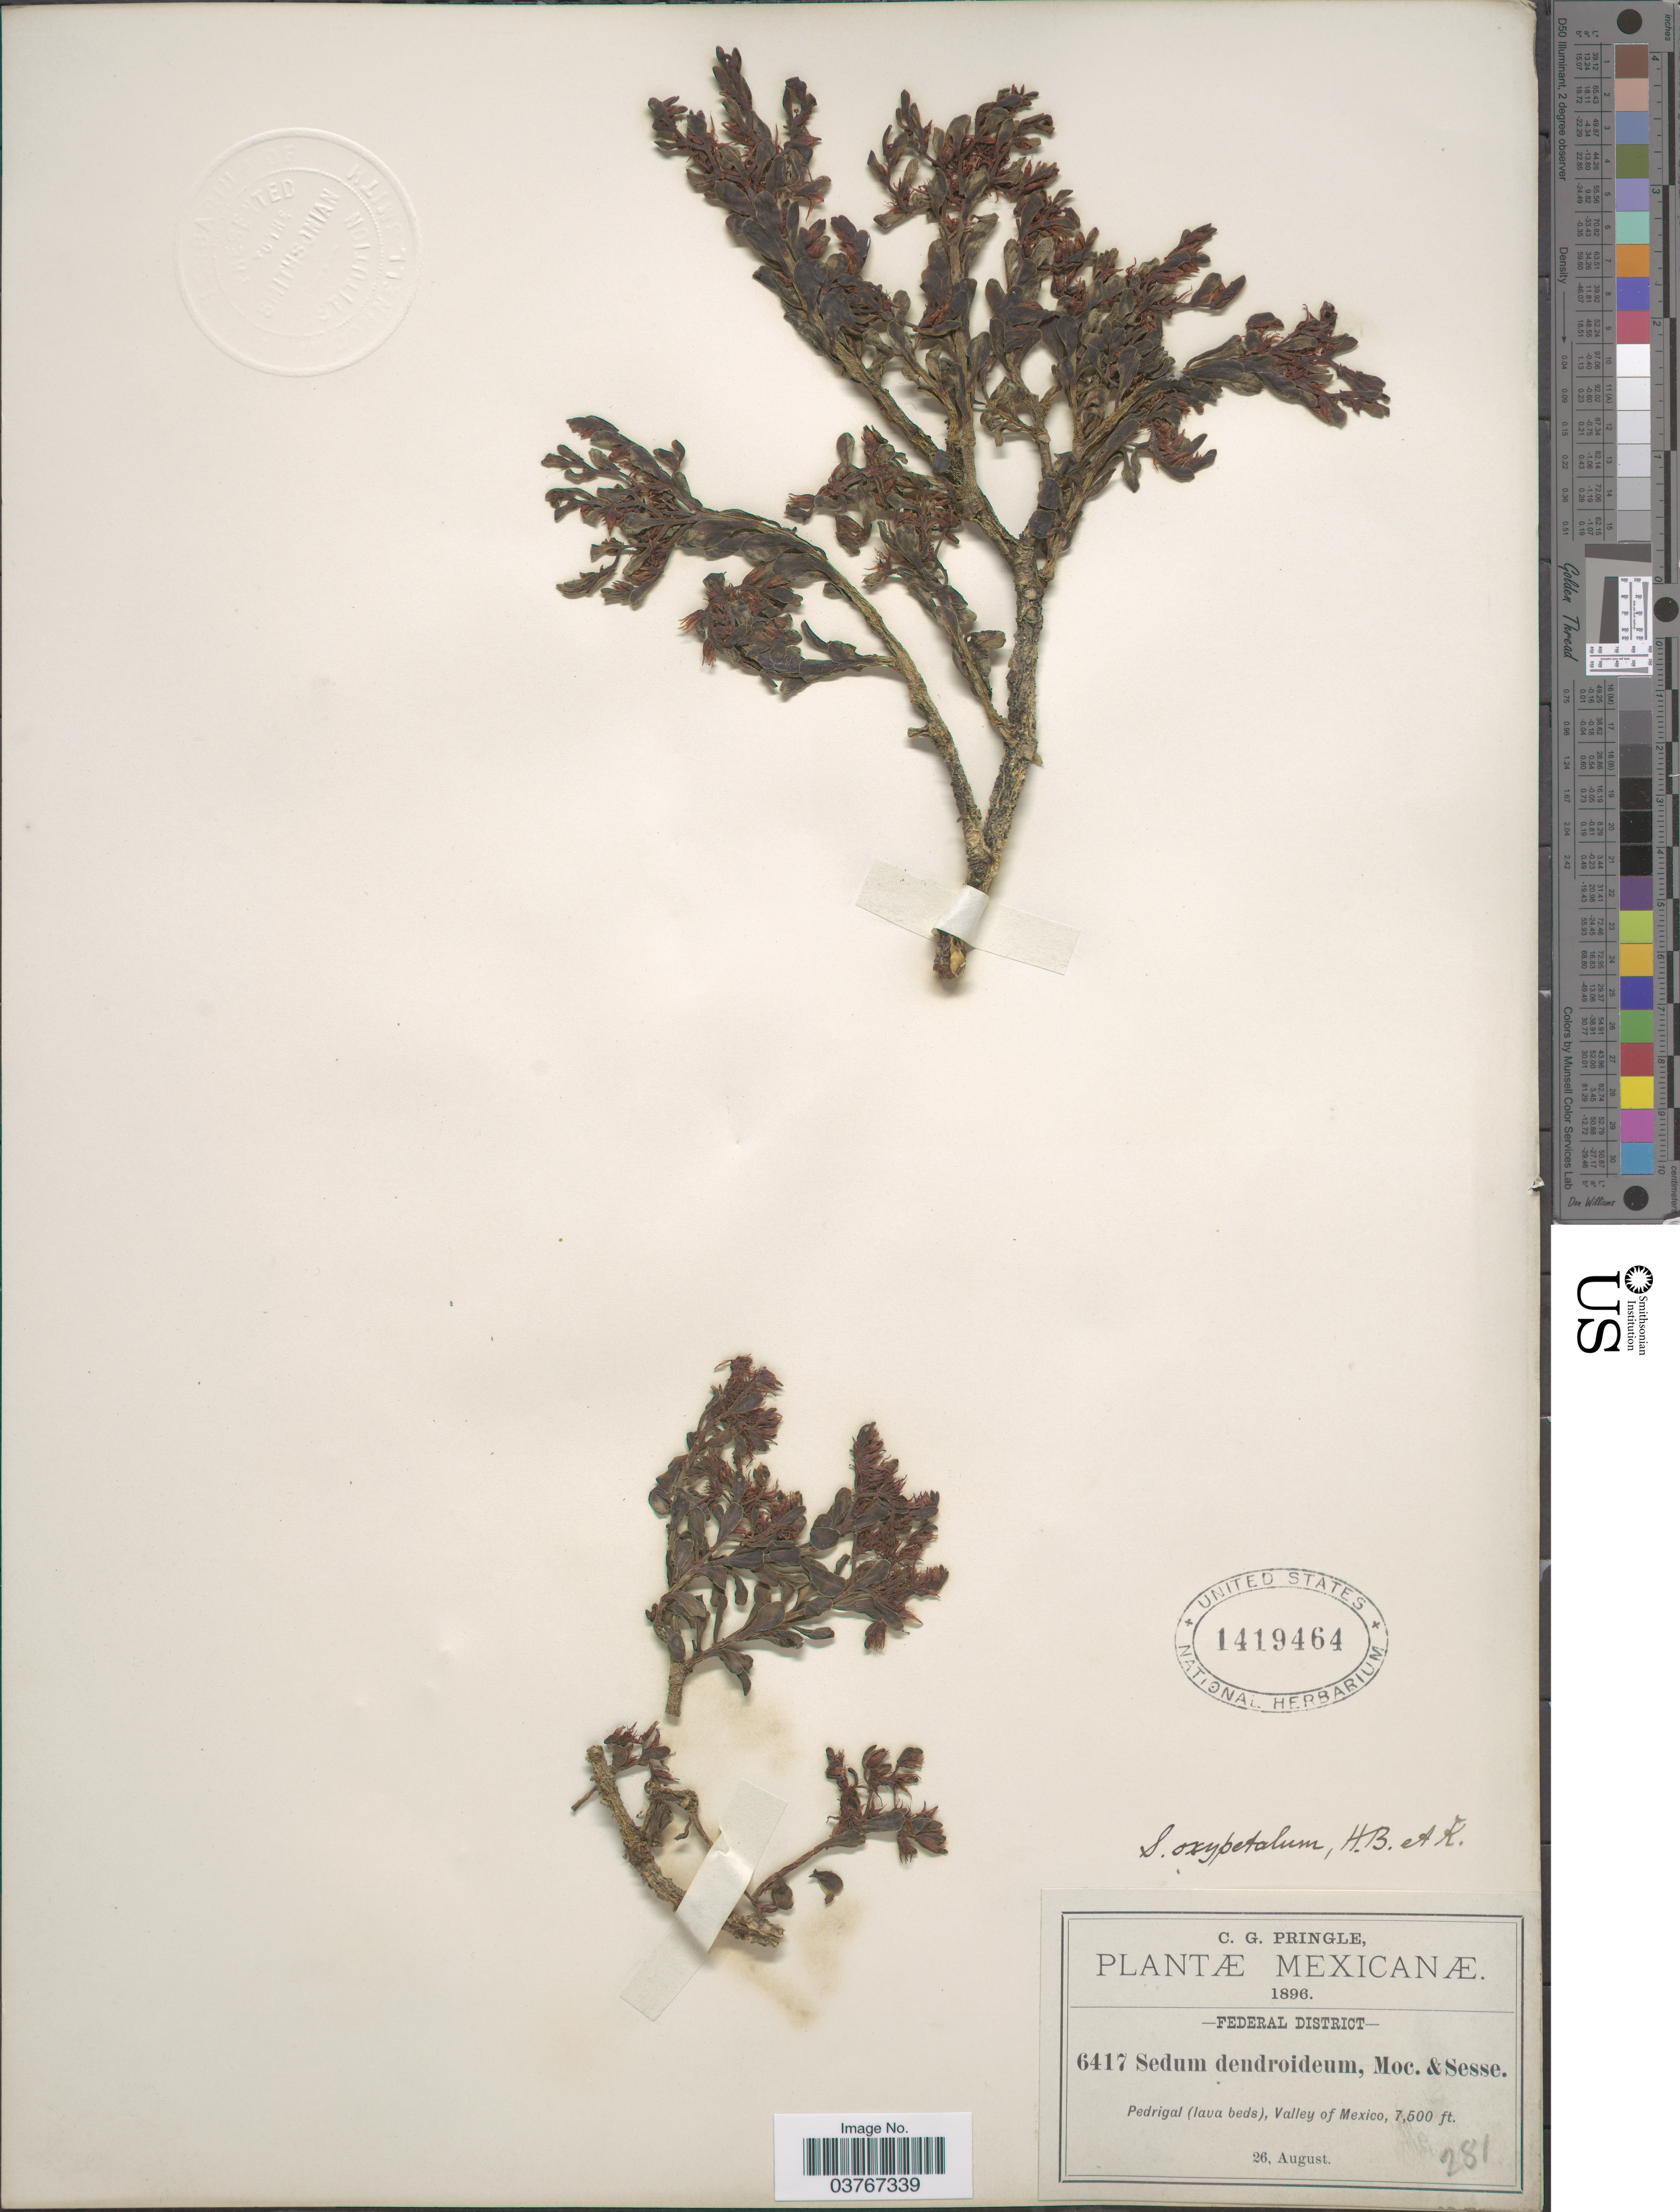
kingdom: Plantae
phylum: Tracheophyta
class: Magnoliopsida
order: Saxifragales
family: Crassulaceae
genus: Sedum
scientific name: Sedum oxypetalum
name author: Kunth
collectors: C. G. Pringle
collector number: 6417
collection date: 1896-08-26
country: Mexico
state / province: Distrito Federal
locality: Federal District. Pedrigal ( lava beds), Valley of Mexico.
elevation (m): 2286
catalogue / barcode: US 1419464